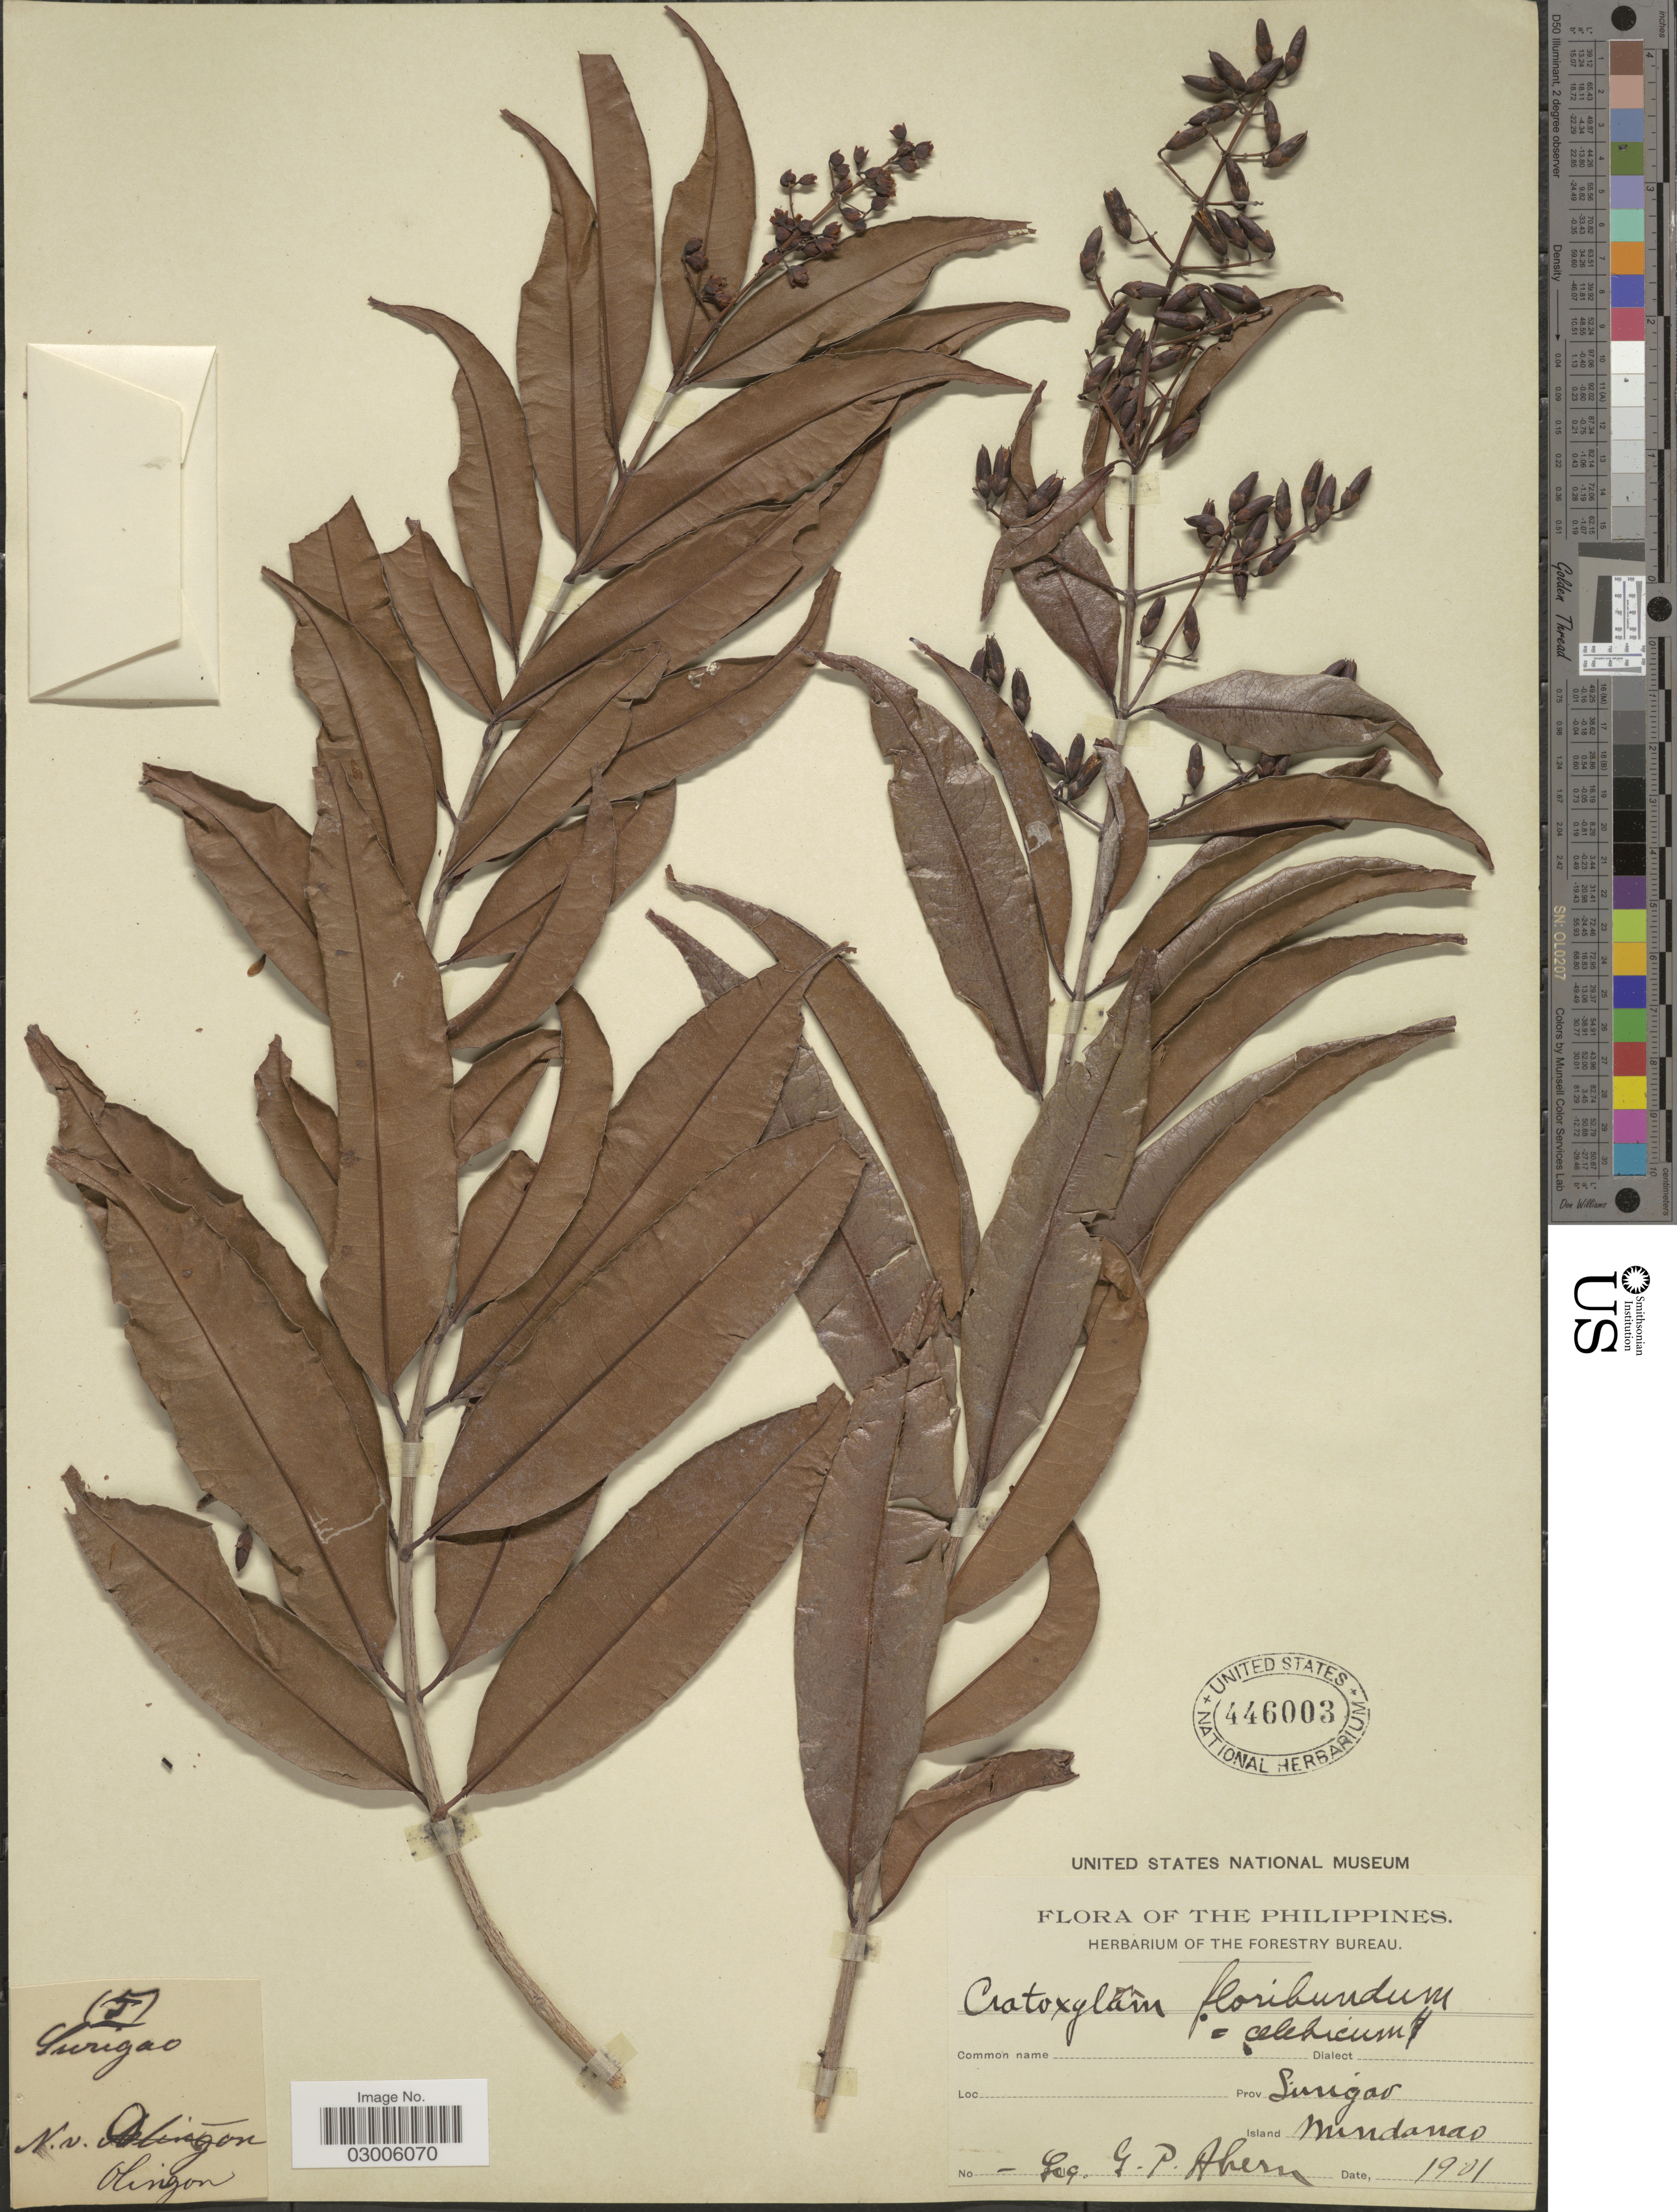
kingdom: Plantae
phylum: Tracheophyta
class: Magnoliopsida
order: Malpighiales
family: Hypericaceae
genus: Cratoxylum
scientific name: Cratoxylum celebicum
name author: Blume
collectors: G. Ahern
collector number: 5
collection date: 1901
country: Philippines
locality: Prov. Surigao. Island Mindanao.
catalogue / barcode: US 446003